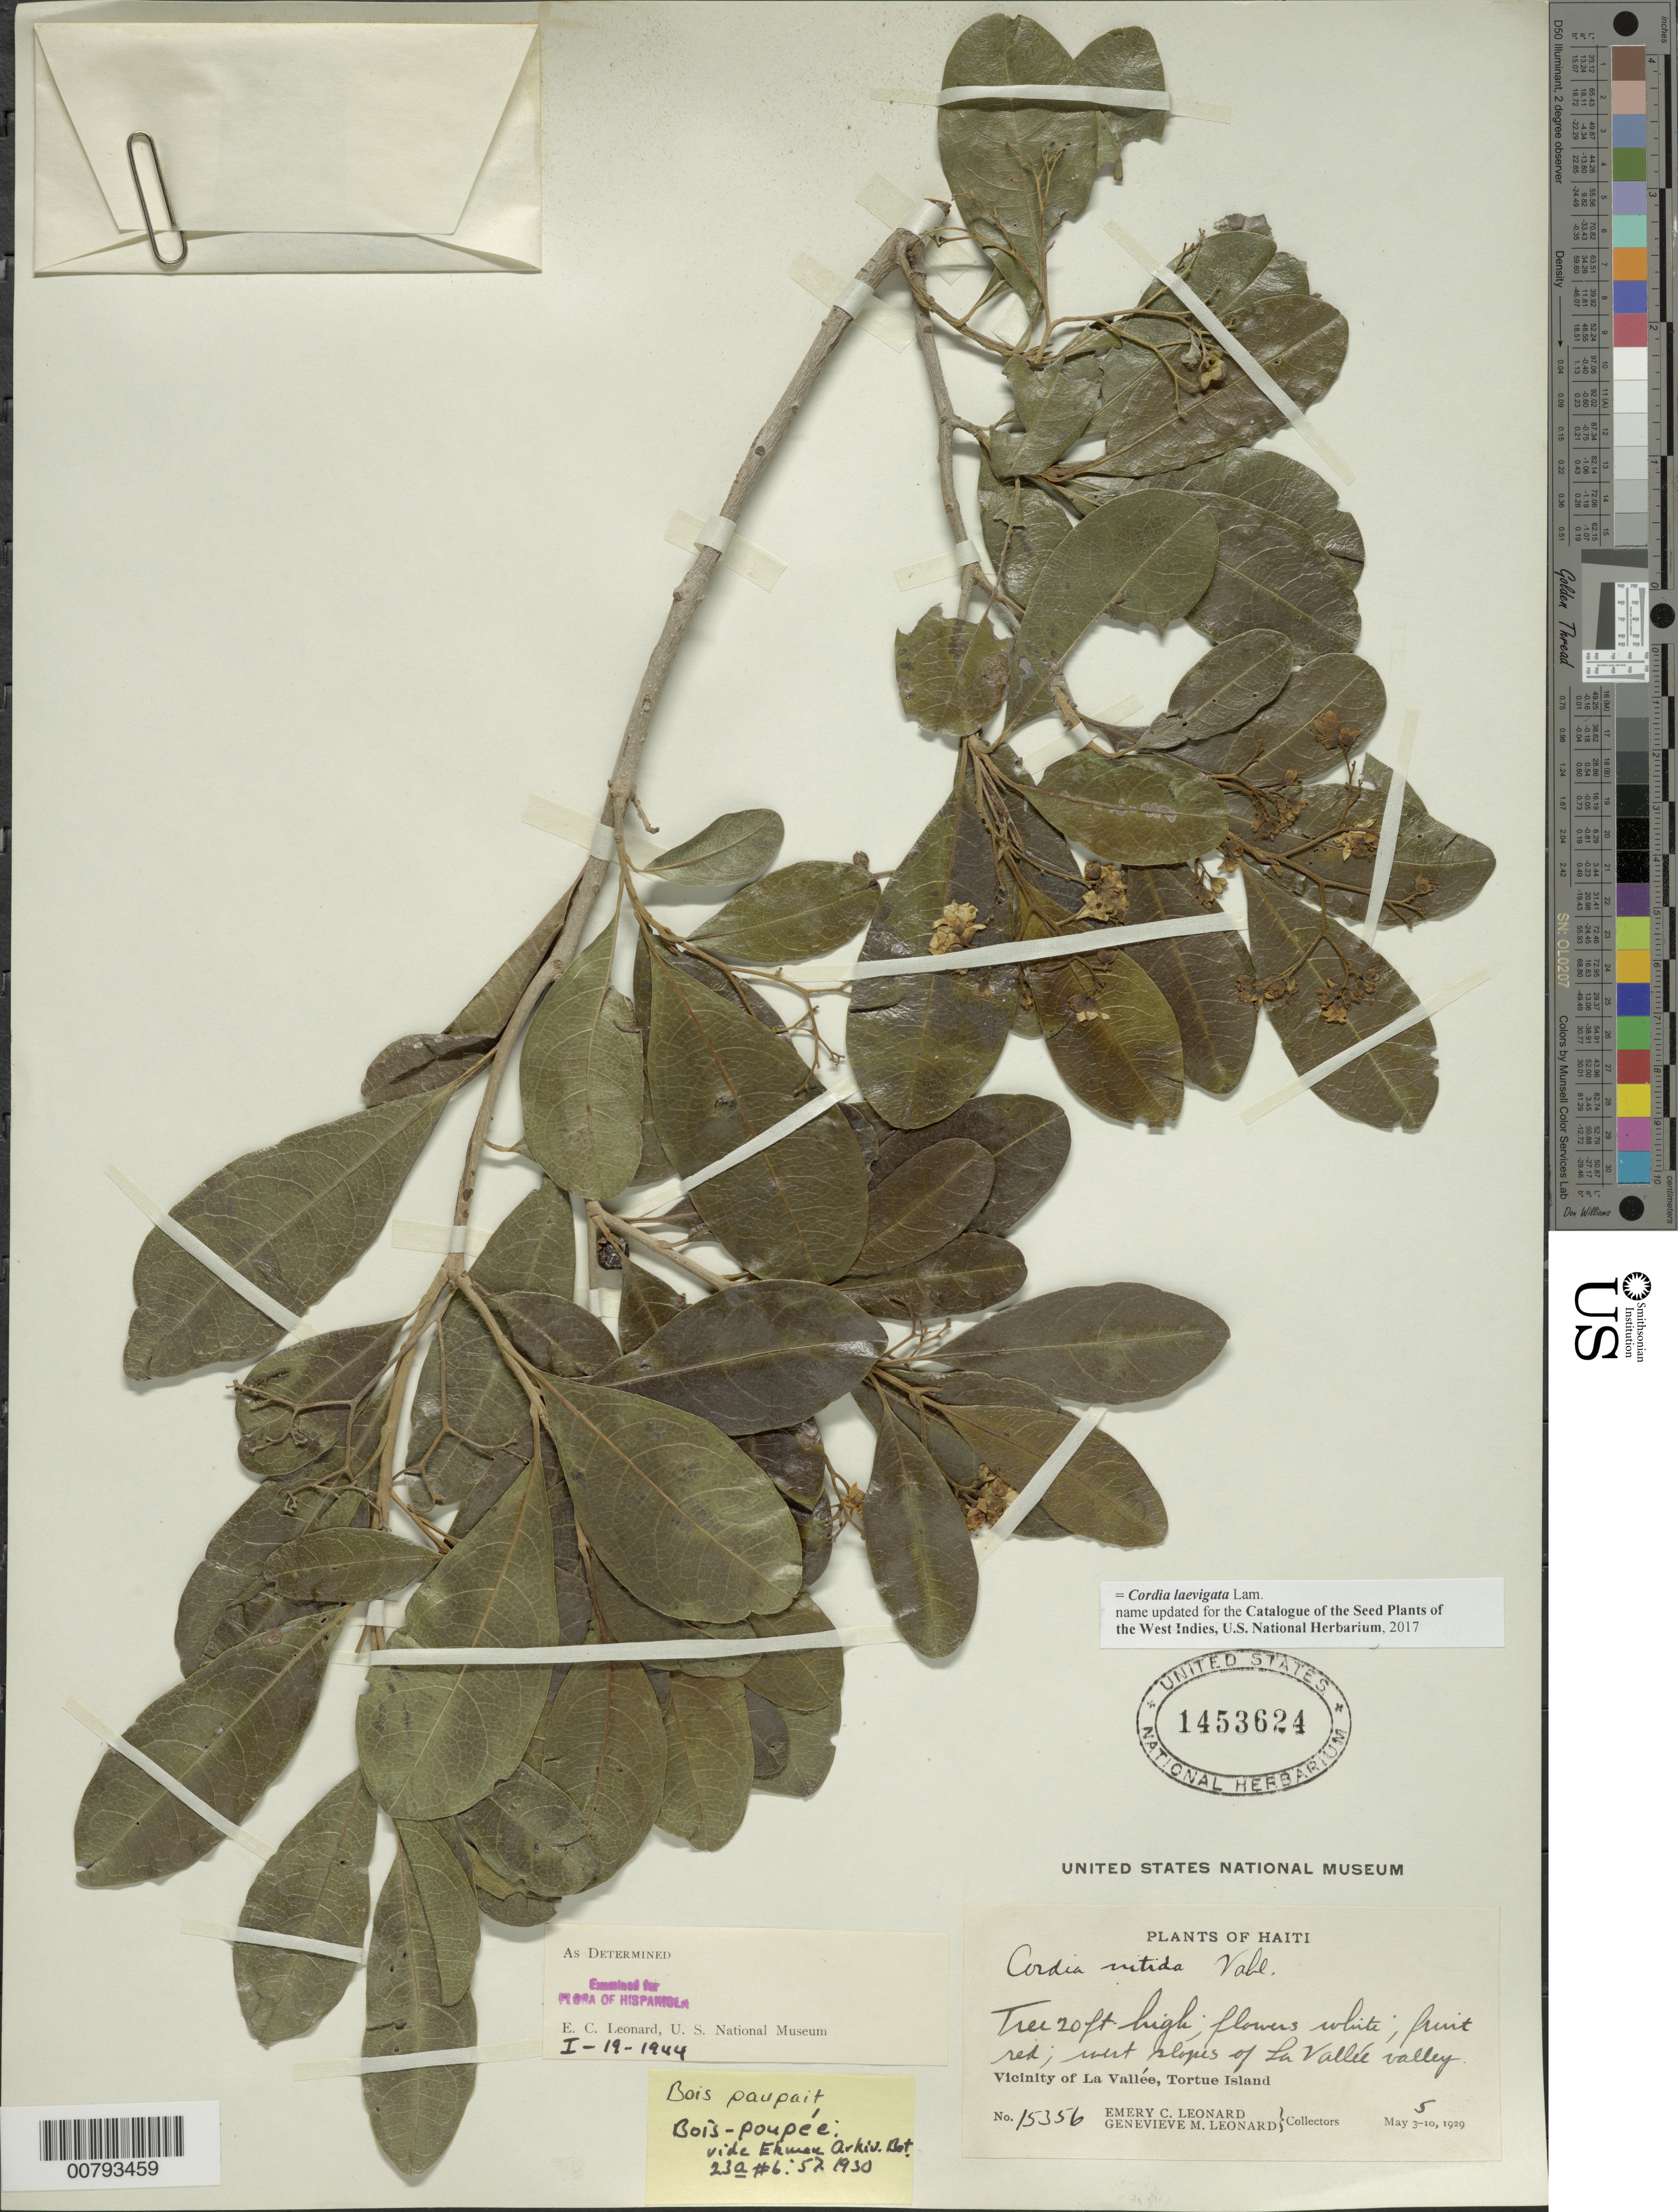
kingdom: Plantae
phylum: Tracheophyta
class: Magnoliopsida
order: Boraginales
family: Cordiaceae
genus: Cordia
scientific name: Cordia laevigata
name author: Lam.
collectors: E. C. Leonard & G. M. Leonard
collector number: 15356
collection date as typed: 05 May 1929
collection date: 1929-05-05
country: Haiti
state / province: Nord-Óuest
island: Île de la Tortue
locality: Tortue Island, vicinity of La Vallée, west slopes of La Vallée valley.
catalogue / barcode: US 1453624